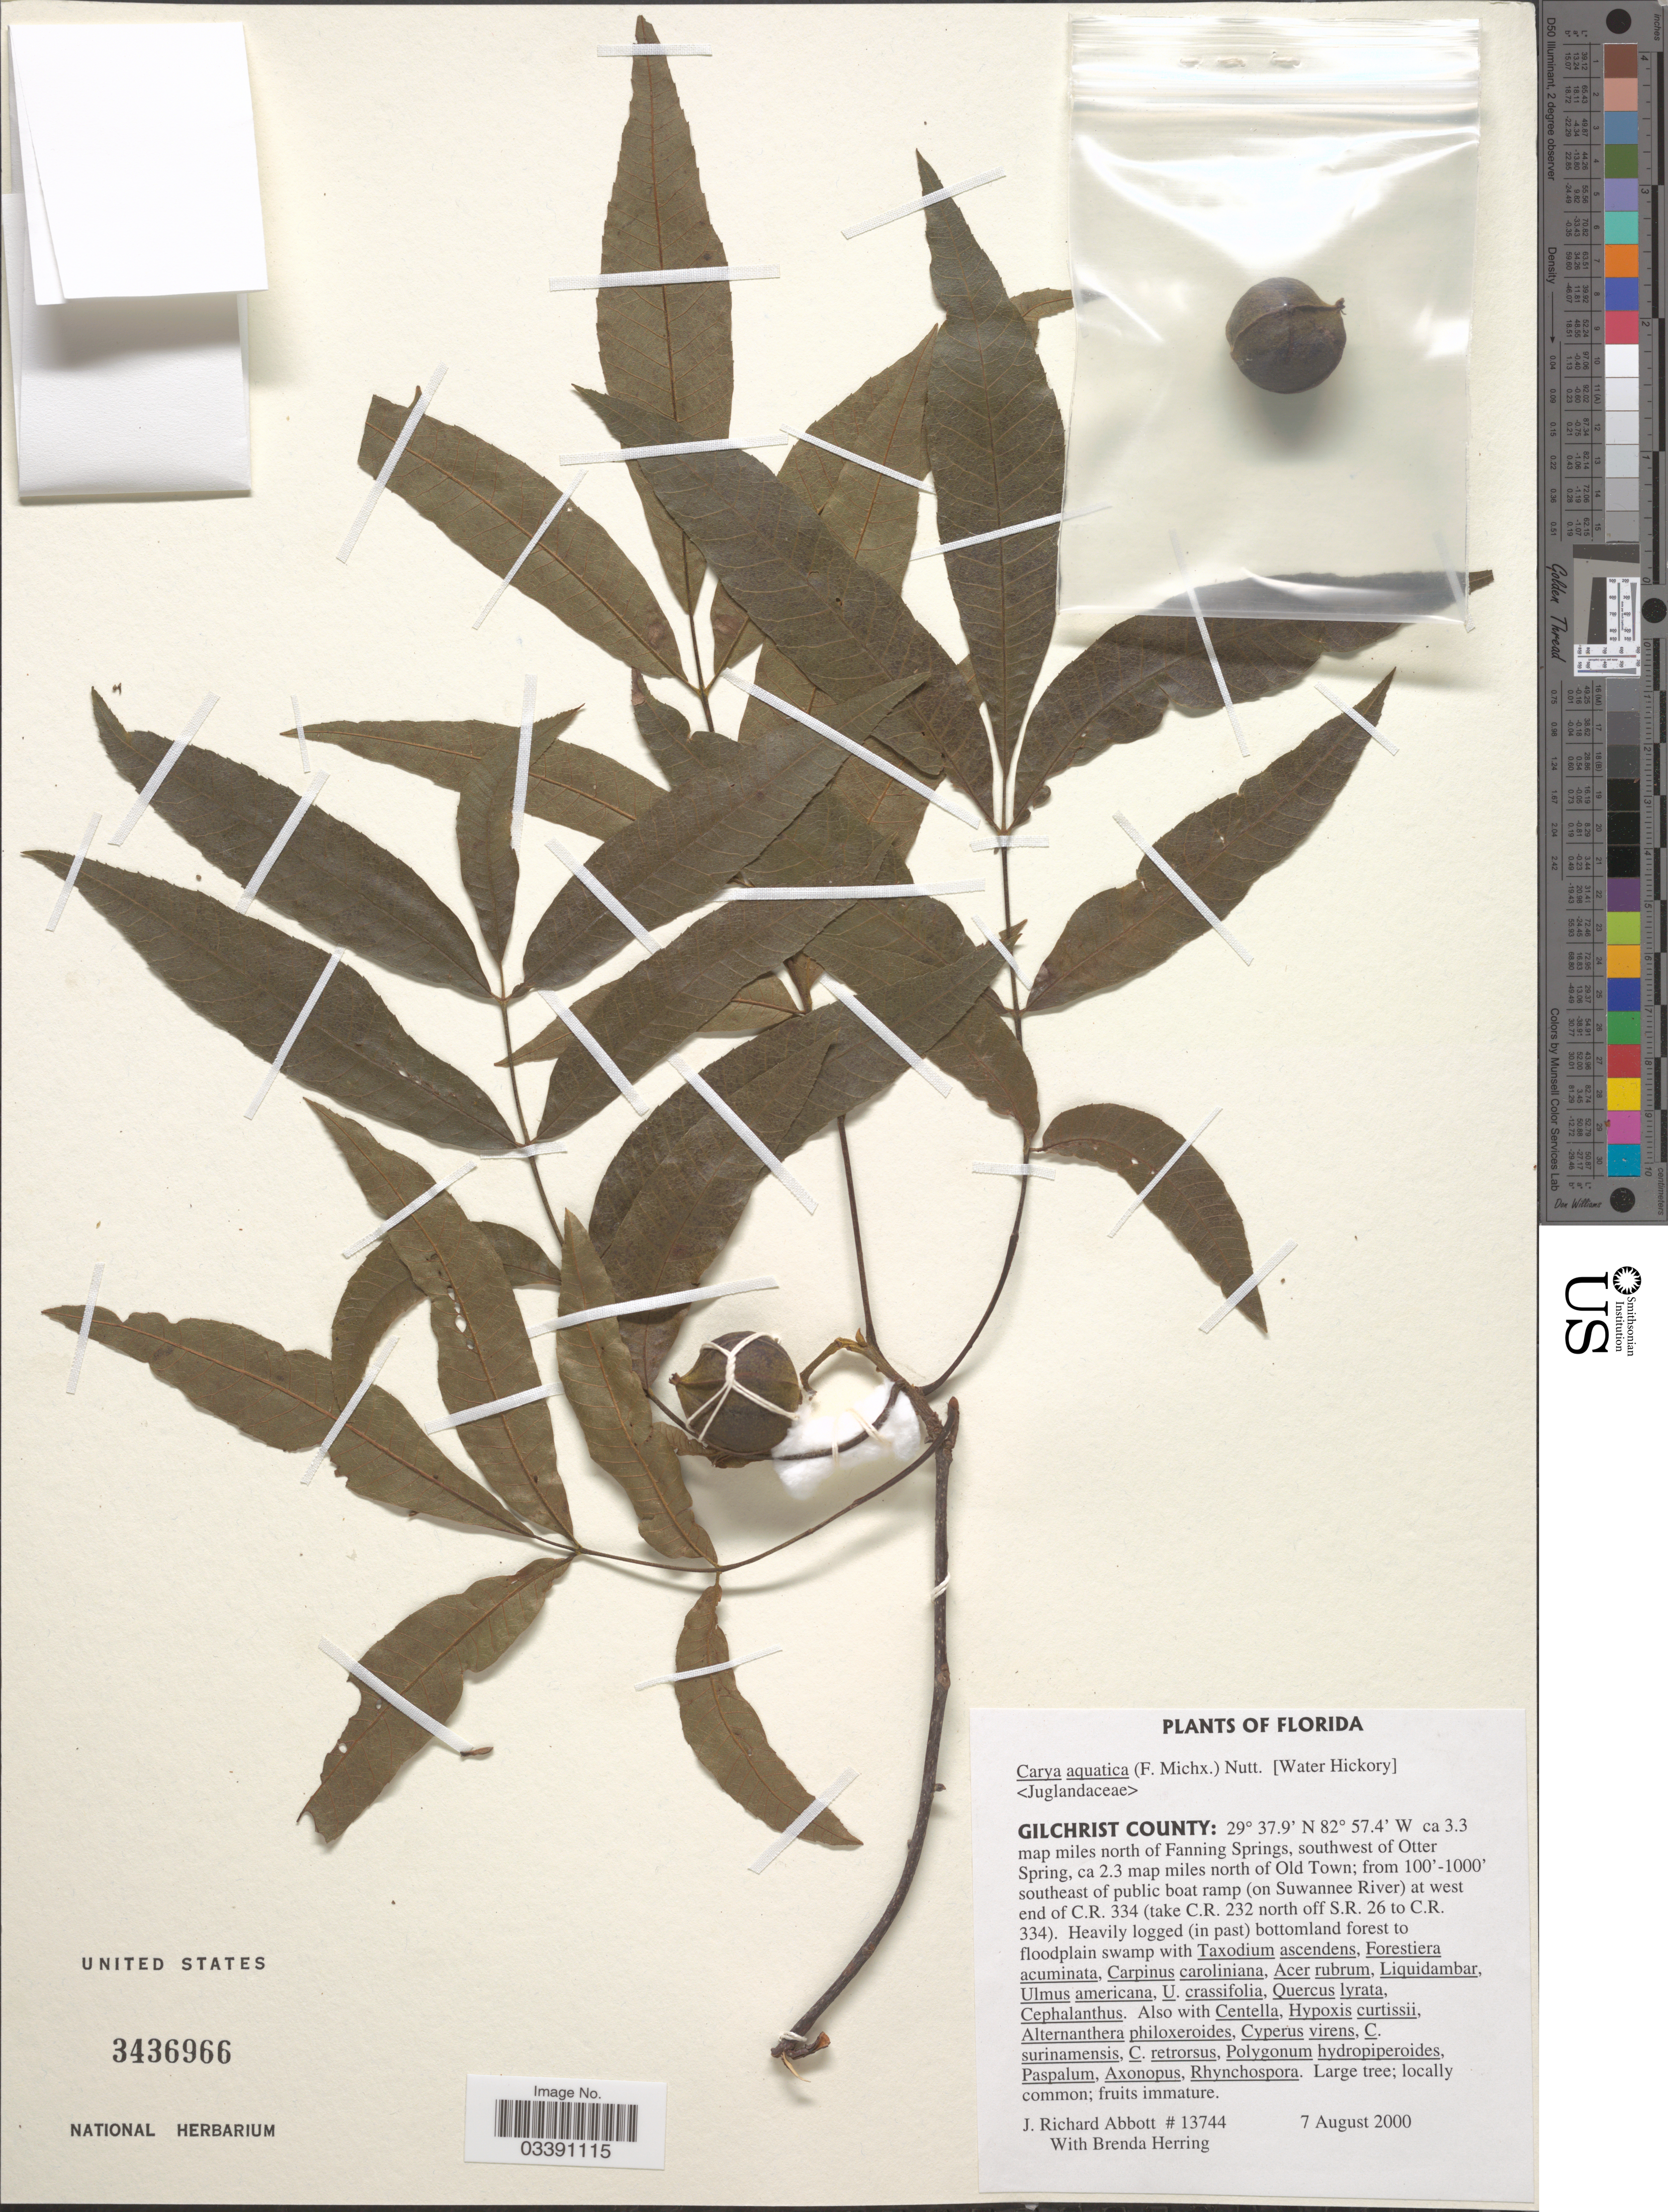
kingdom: Plantae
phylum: Tracheophyta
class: Magnoliopsida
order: Fagales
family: Juglandaceae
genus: Carya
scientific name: Carya aquatica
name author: (F. Michx.) Nutt.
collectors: J. R. Abbott & B. Herring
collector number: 13744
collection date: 2000-08-07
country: United States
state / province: Florida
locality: Gilchrist County: ca 3.3 map miles north of Fanning Springs, southwest of Otter Spring, ca 2.3 map miles north of Old Town; southeast of public boat ramp (on Suwannee River) at west end of C.R. 334 (take C.R. 232 north off S.R. 26 to C.R. 334).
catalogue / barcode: US 3436966